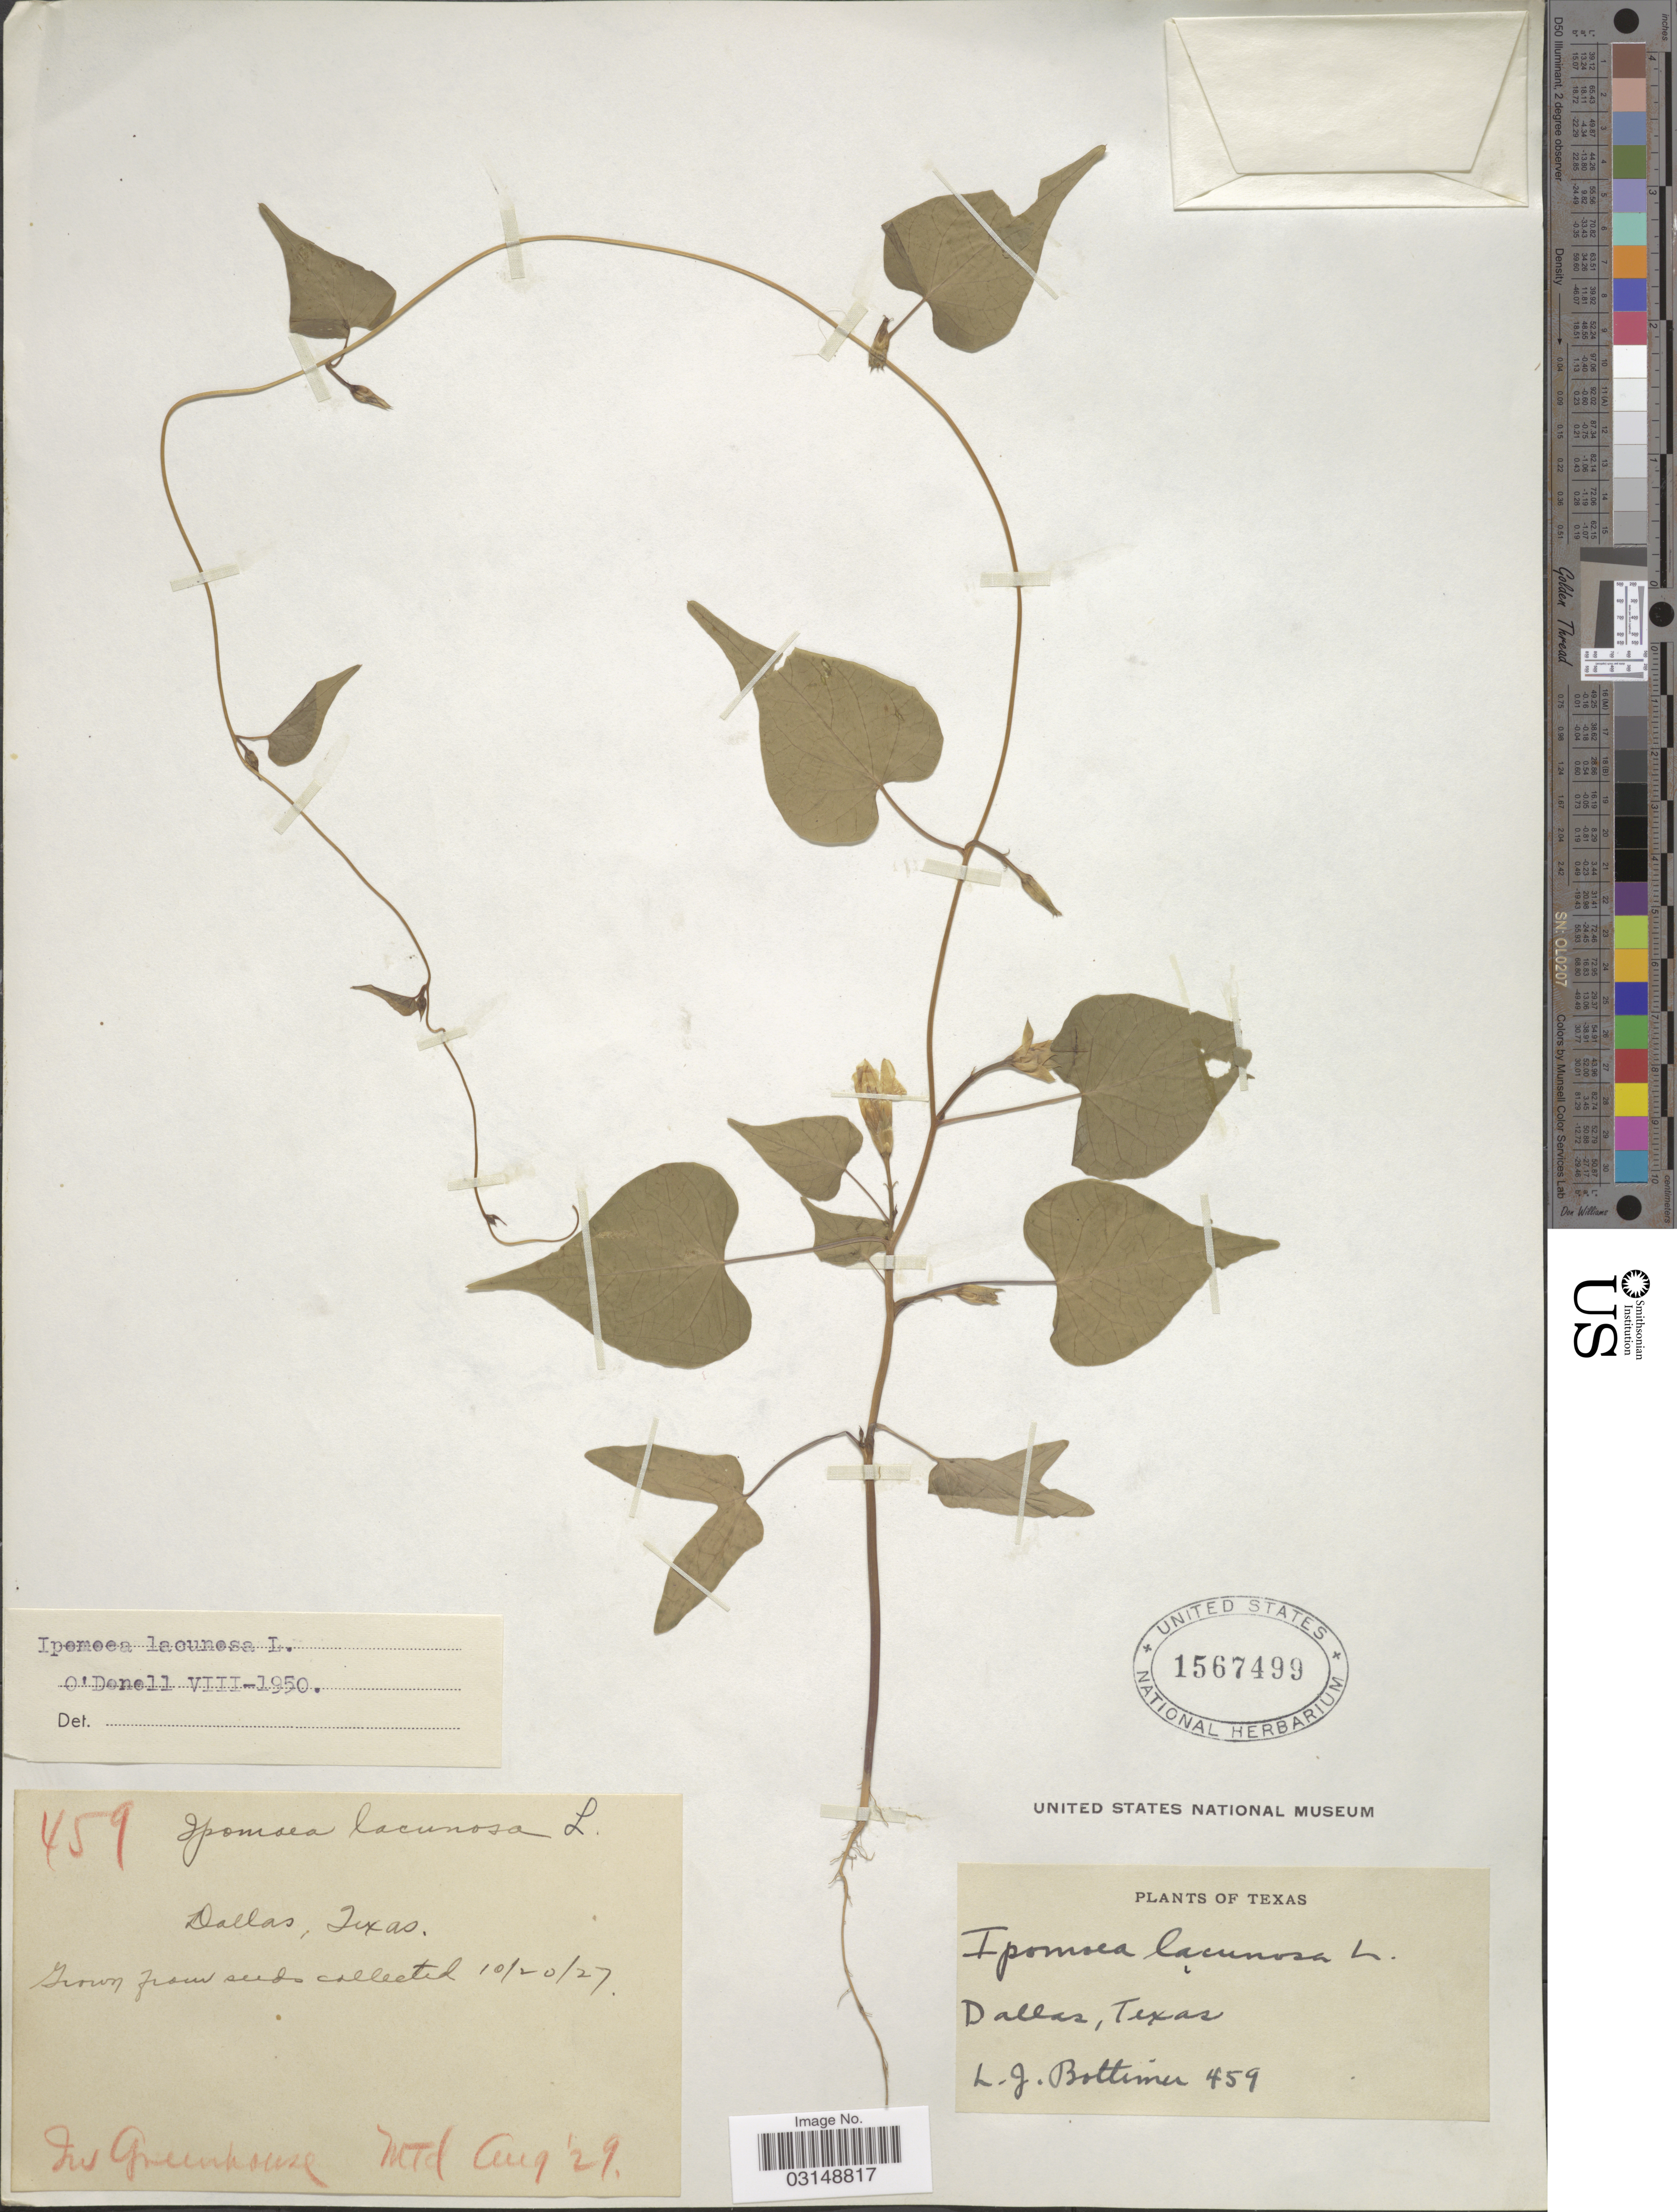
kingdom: Plantae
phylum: Tracheophyta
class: Magnoliopsida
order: Solanales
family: Convolvulaceae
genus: Ipomoea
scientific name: Ipomoea lacunosa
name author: L.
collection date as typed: Transcribed d/m/y: /8/29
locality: In Greenhouse MTd [interpreted].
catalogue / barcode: US 1567499